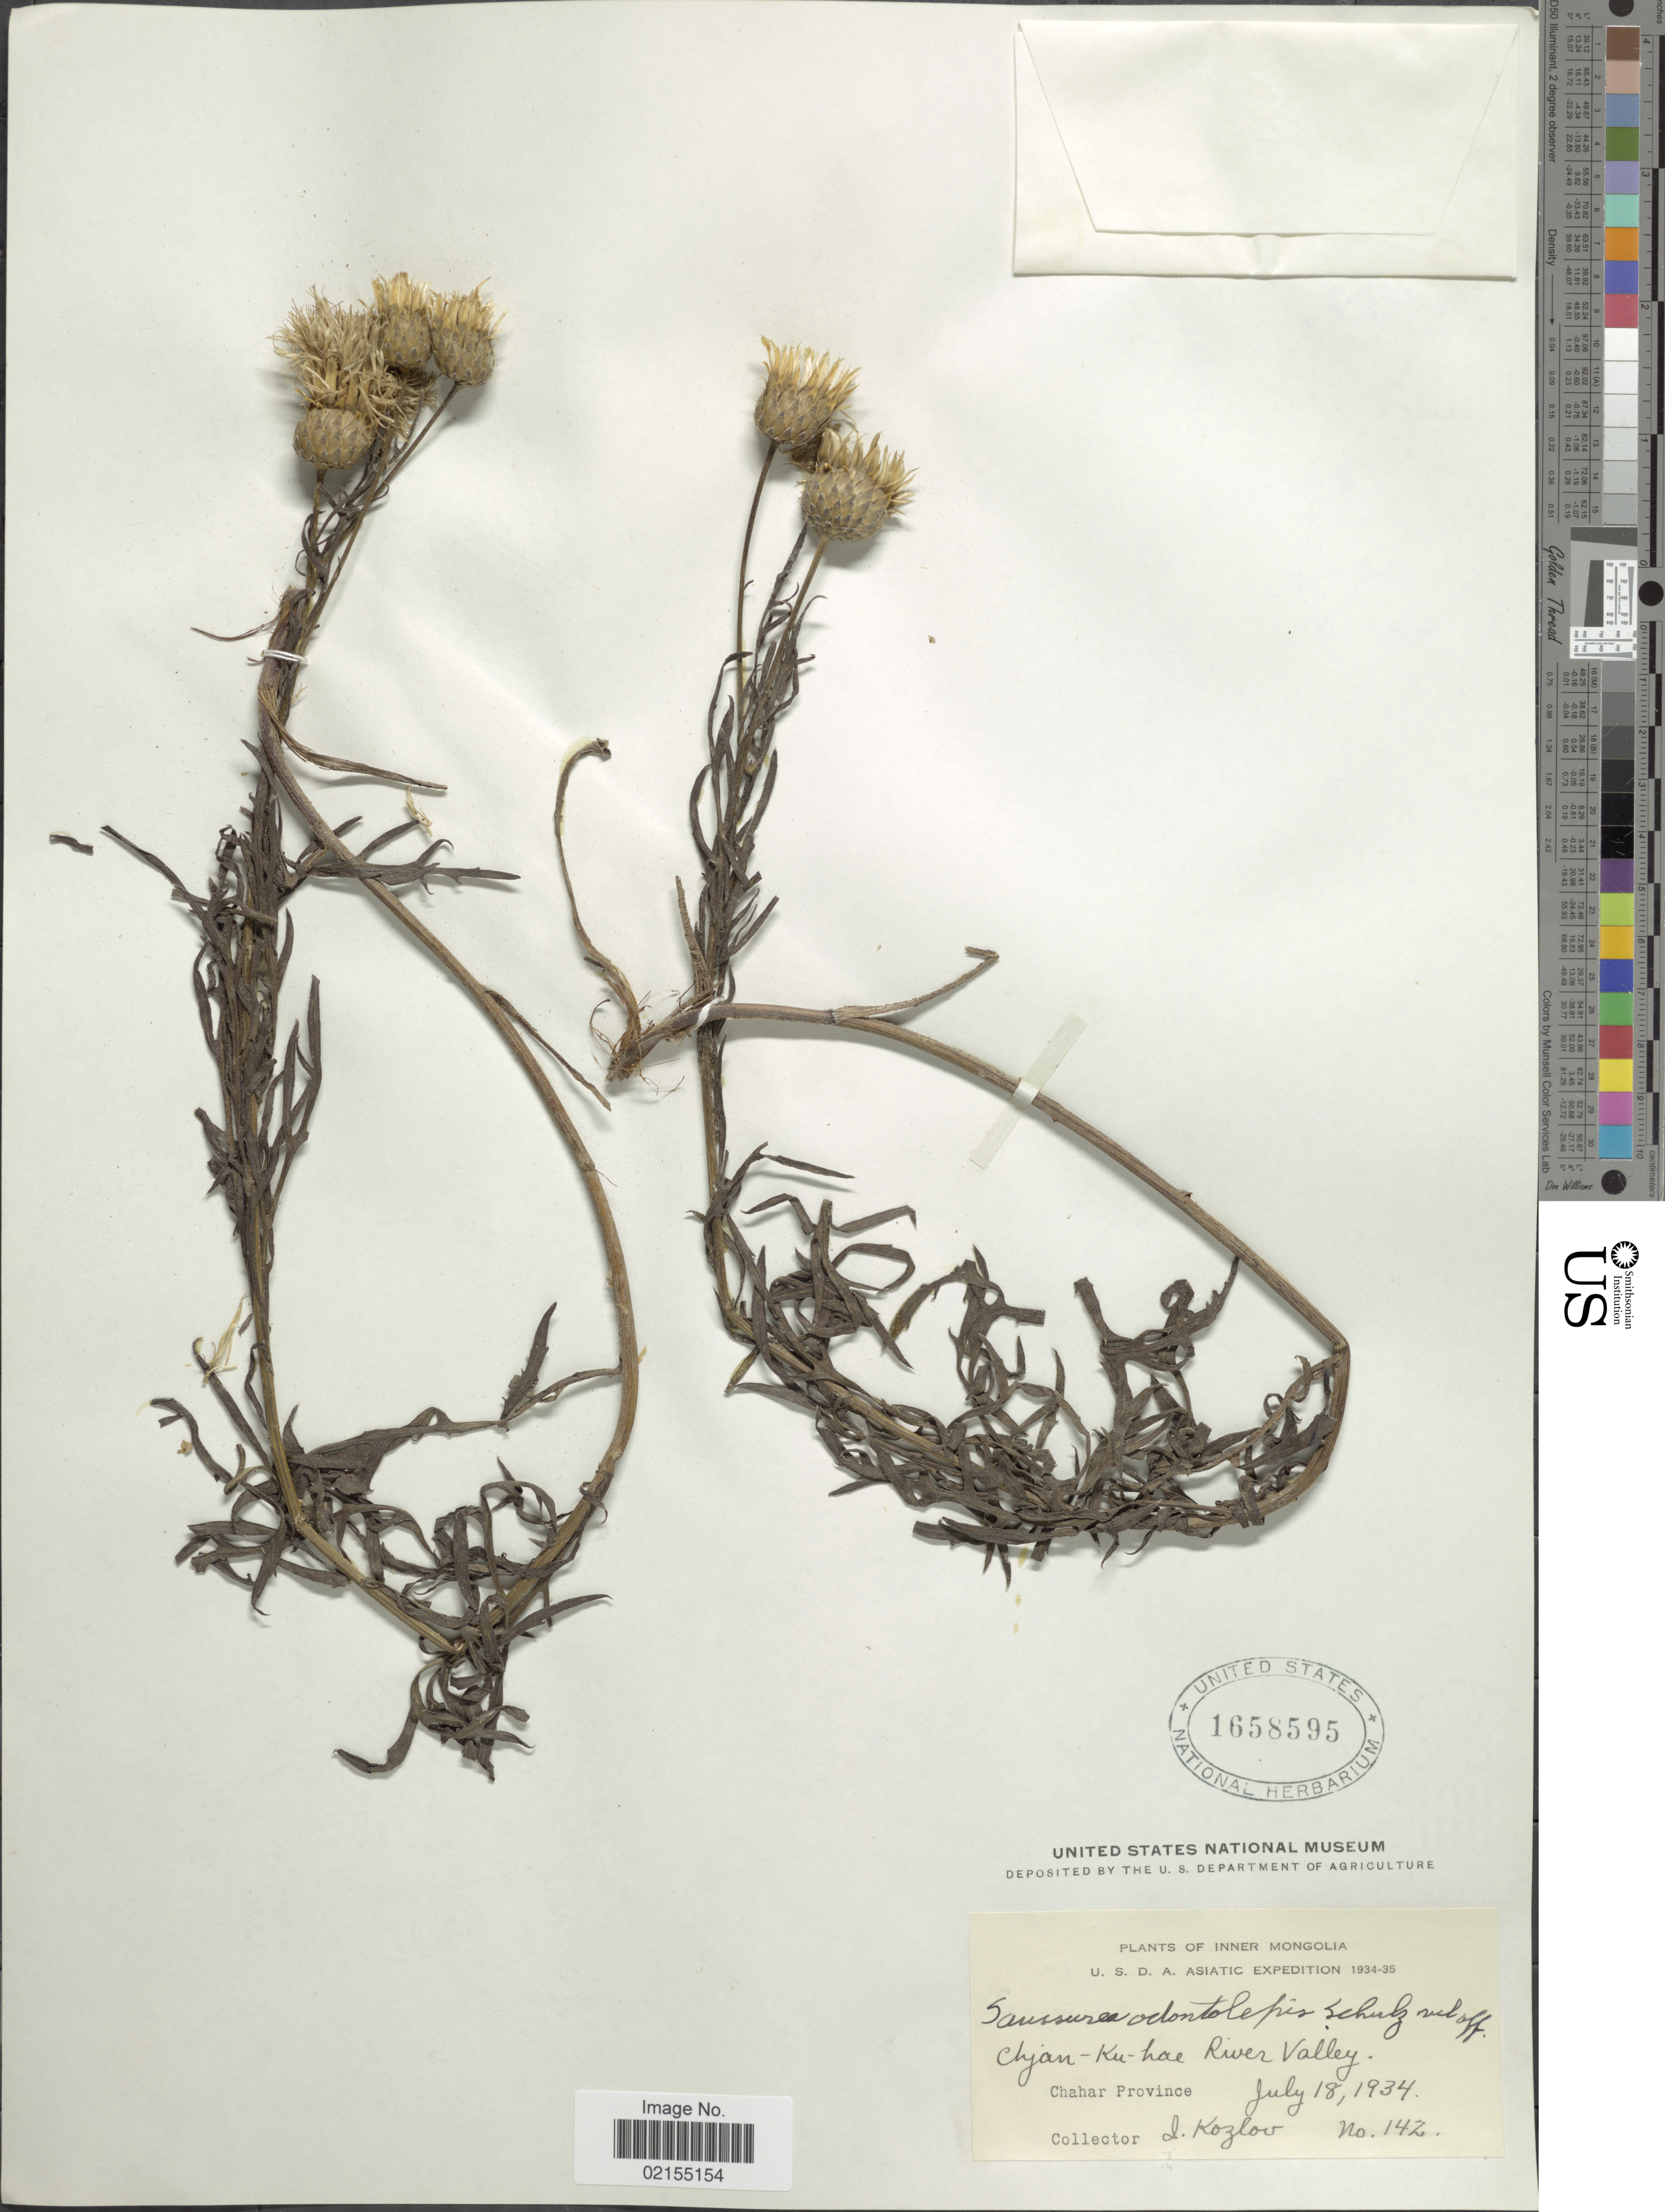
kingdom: Plantae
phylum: Tracheophyta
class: Magnoliopsida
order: Asterales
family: Asteraceae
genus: Klasea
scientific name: Klasea centauroides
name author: (L.) Kitag.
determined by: Chen, Yousheng S.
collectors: I. Kozlov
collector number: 142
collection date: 1934-07-18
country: China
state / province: Nei Monggol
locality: Inner Mongolia, Chjan-Ku-hae River Valley, Chahar Province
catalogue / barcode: US 1658595